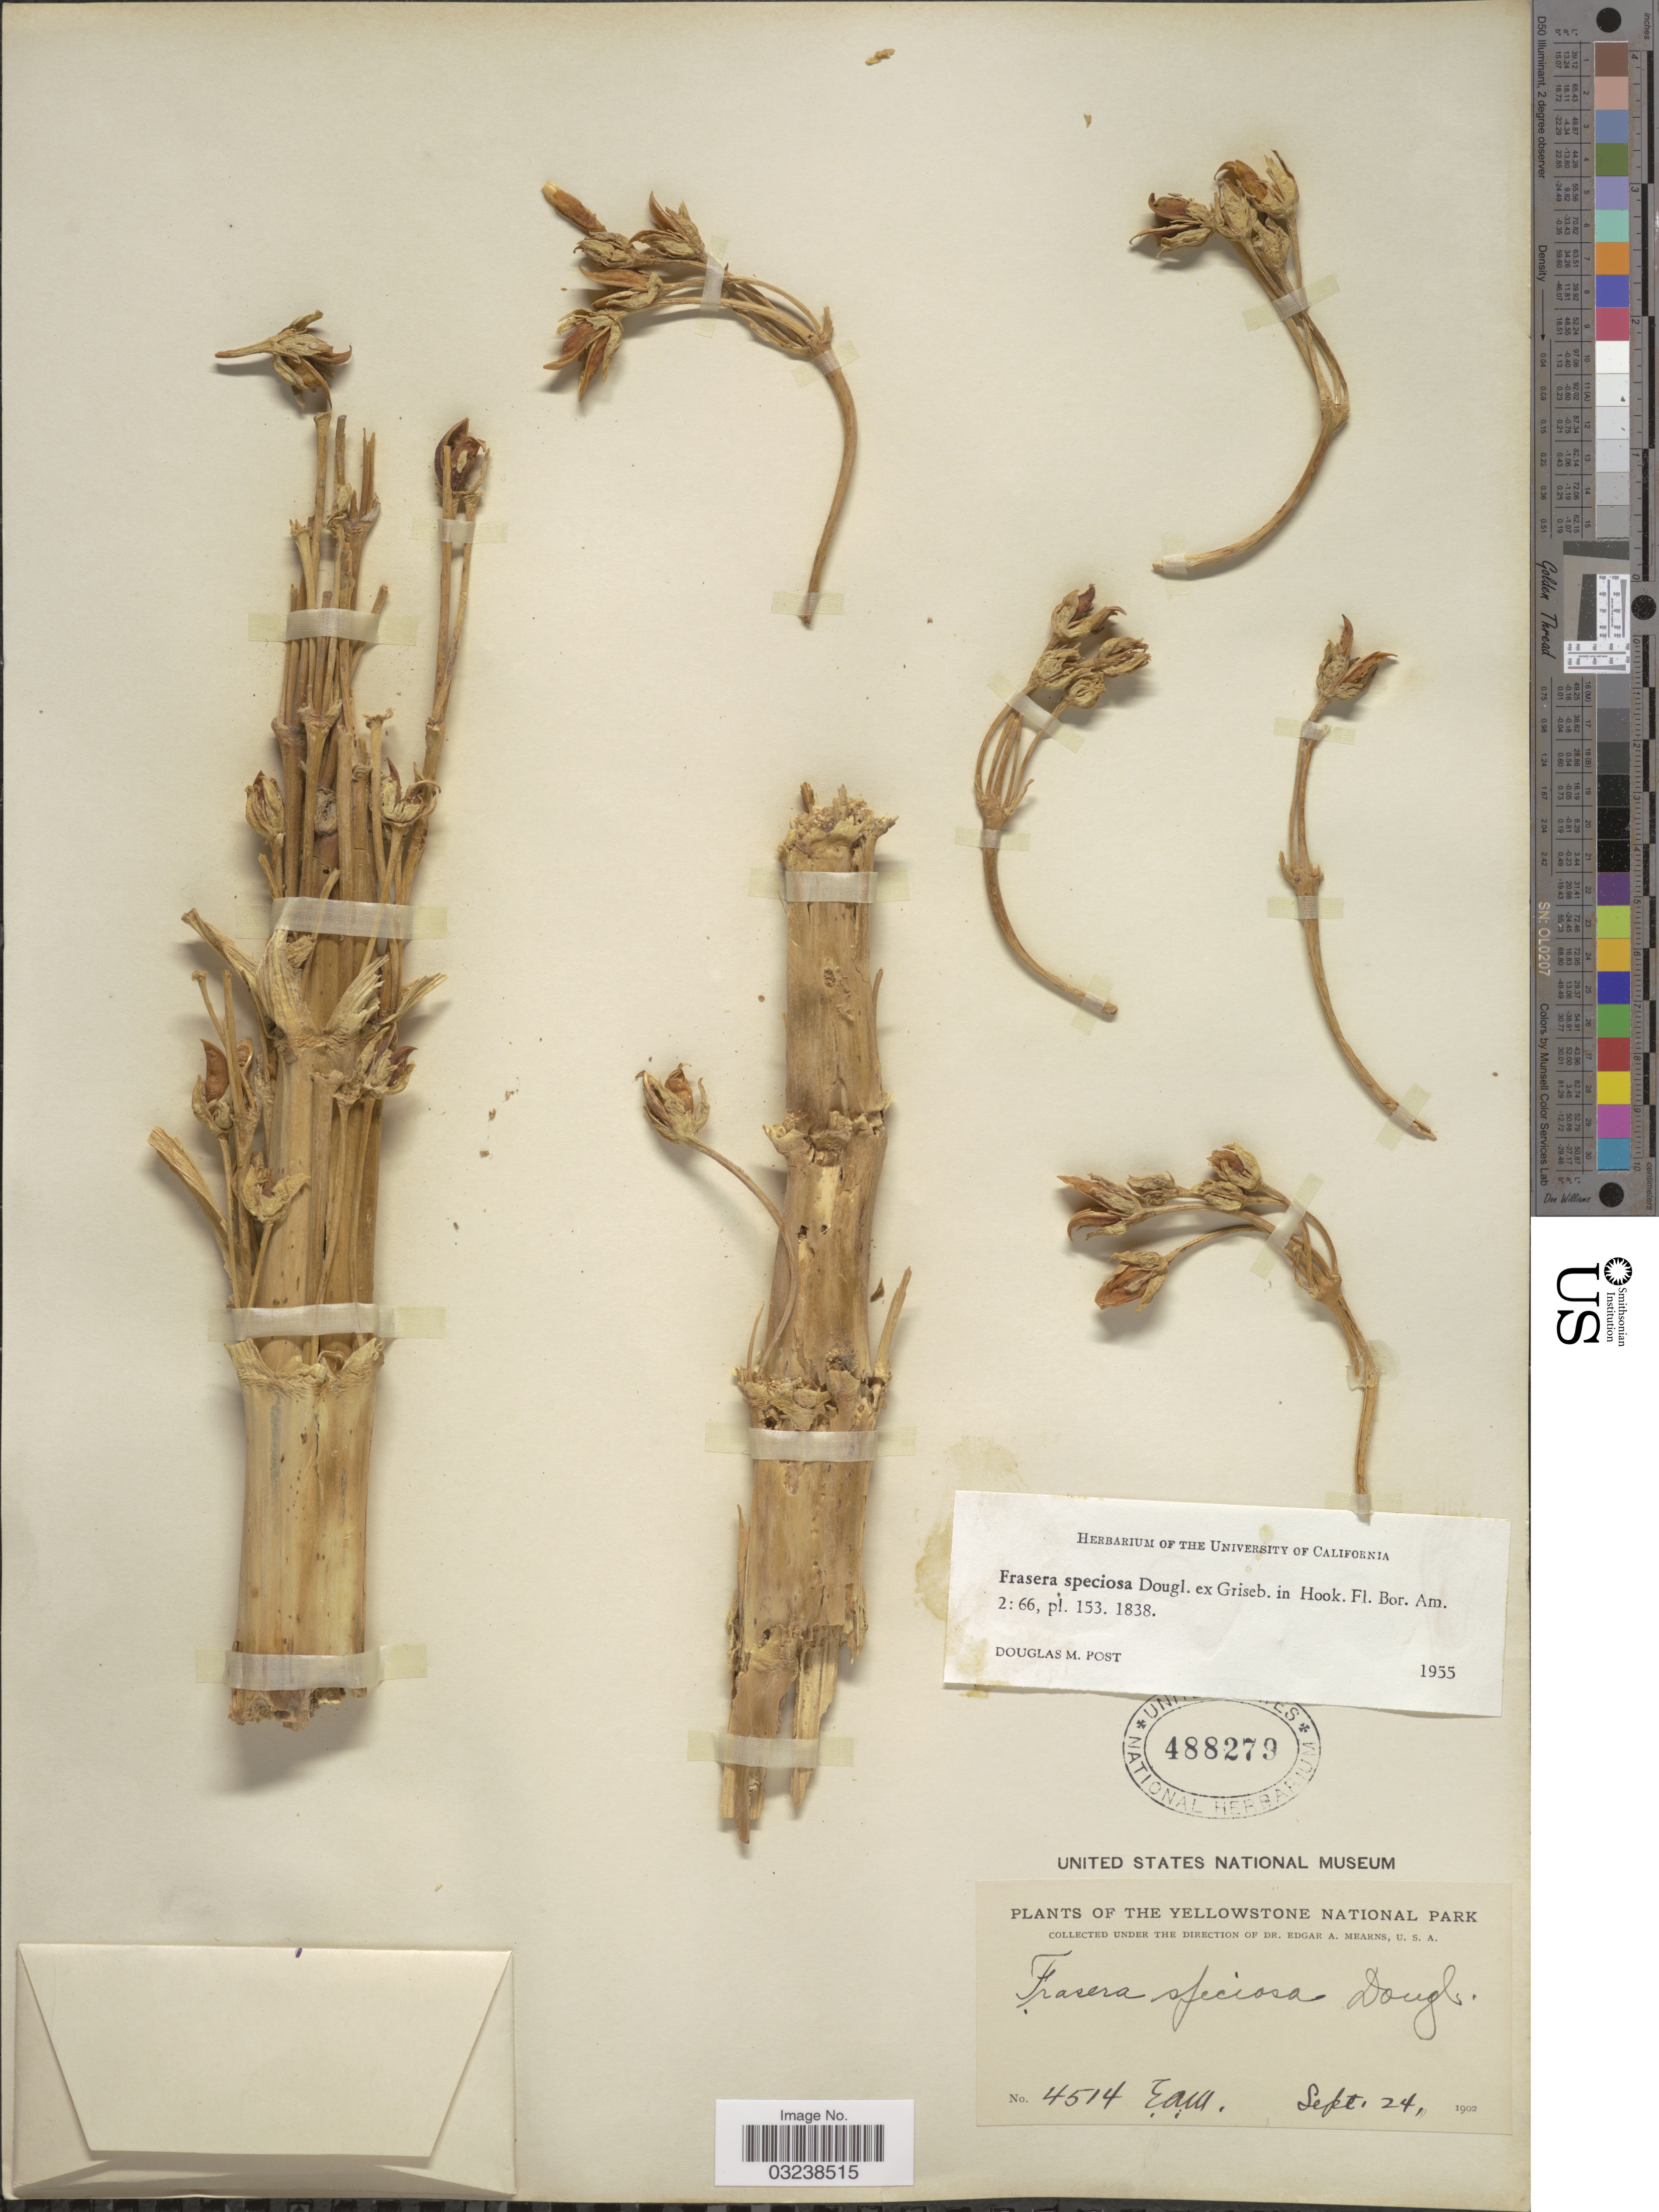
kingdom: Plantae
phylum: Tracheophyta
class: Magnoliopsida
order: Gentianales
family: Gentianaceae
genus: Swertia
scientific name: Swertia radiata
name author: (Kellogg) Kuntze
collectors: E. A. Mearns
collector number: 4514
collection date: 1902-09-24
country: United States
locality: Yellowstone National Park.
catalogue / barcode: US 488279